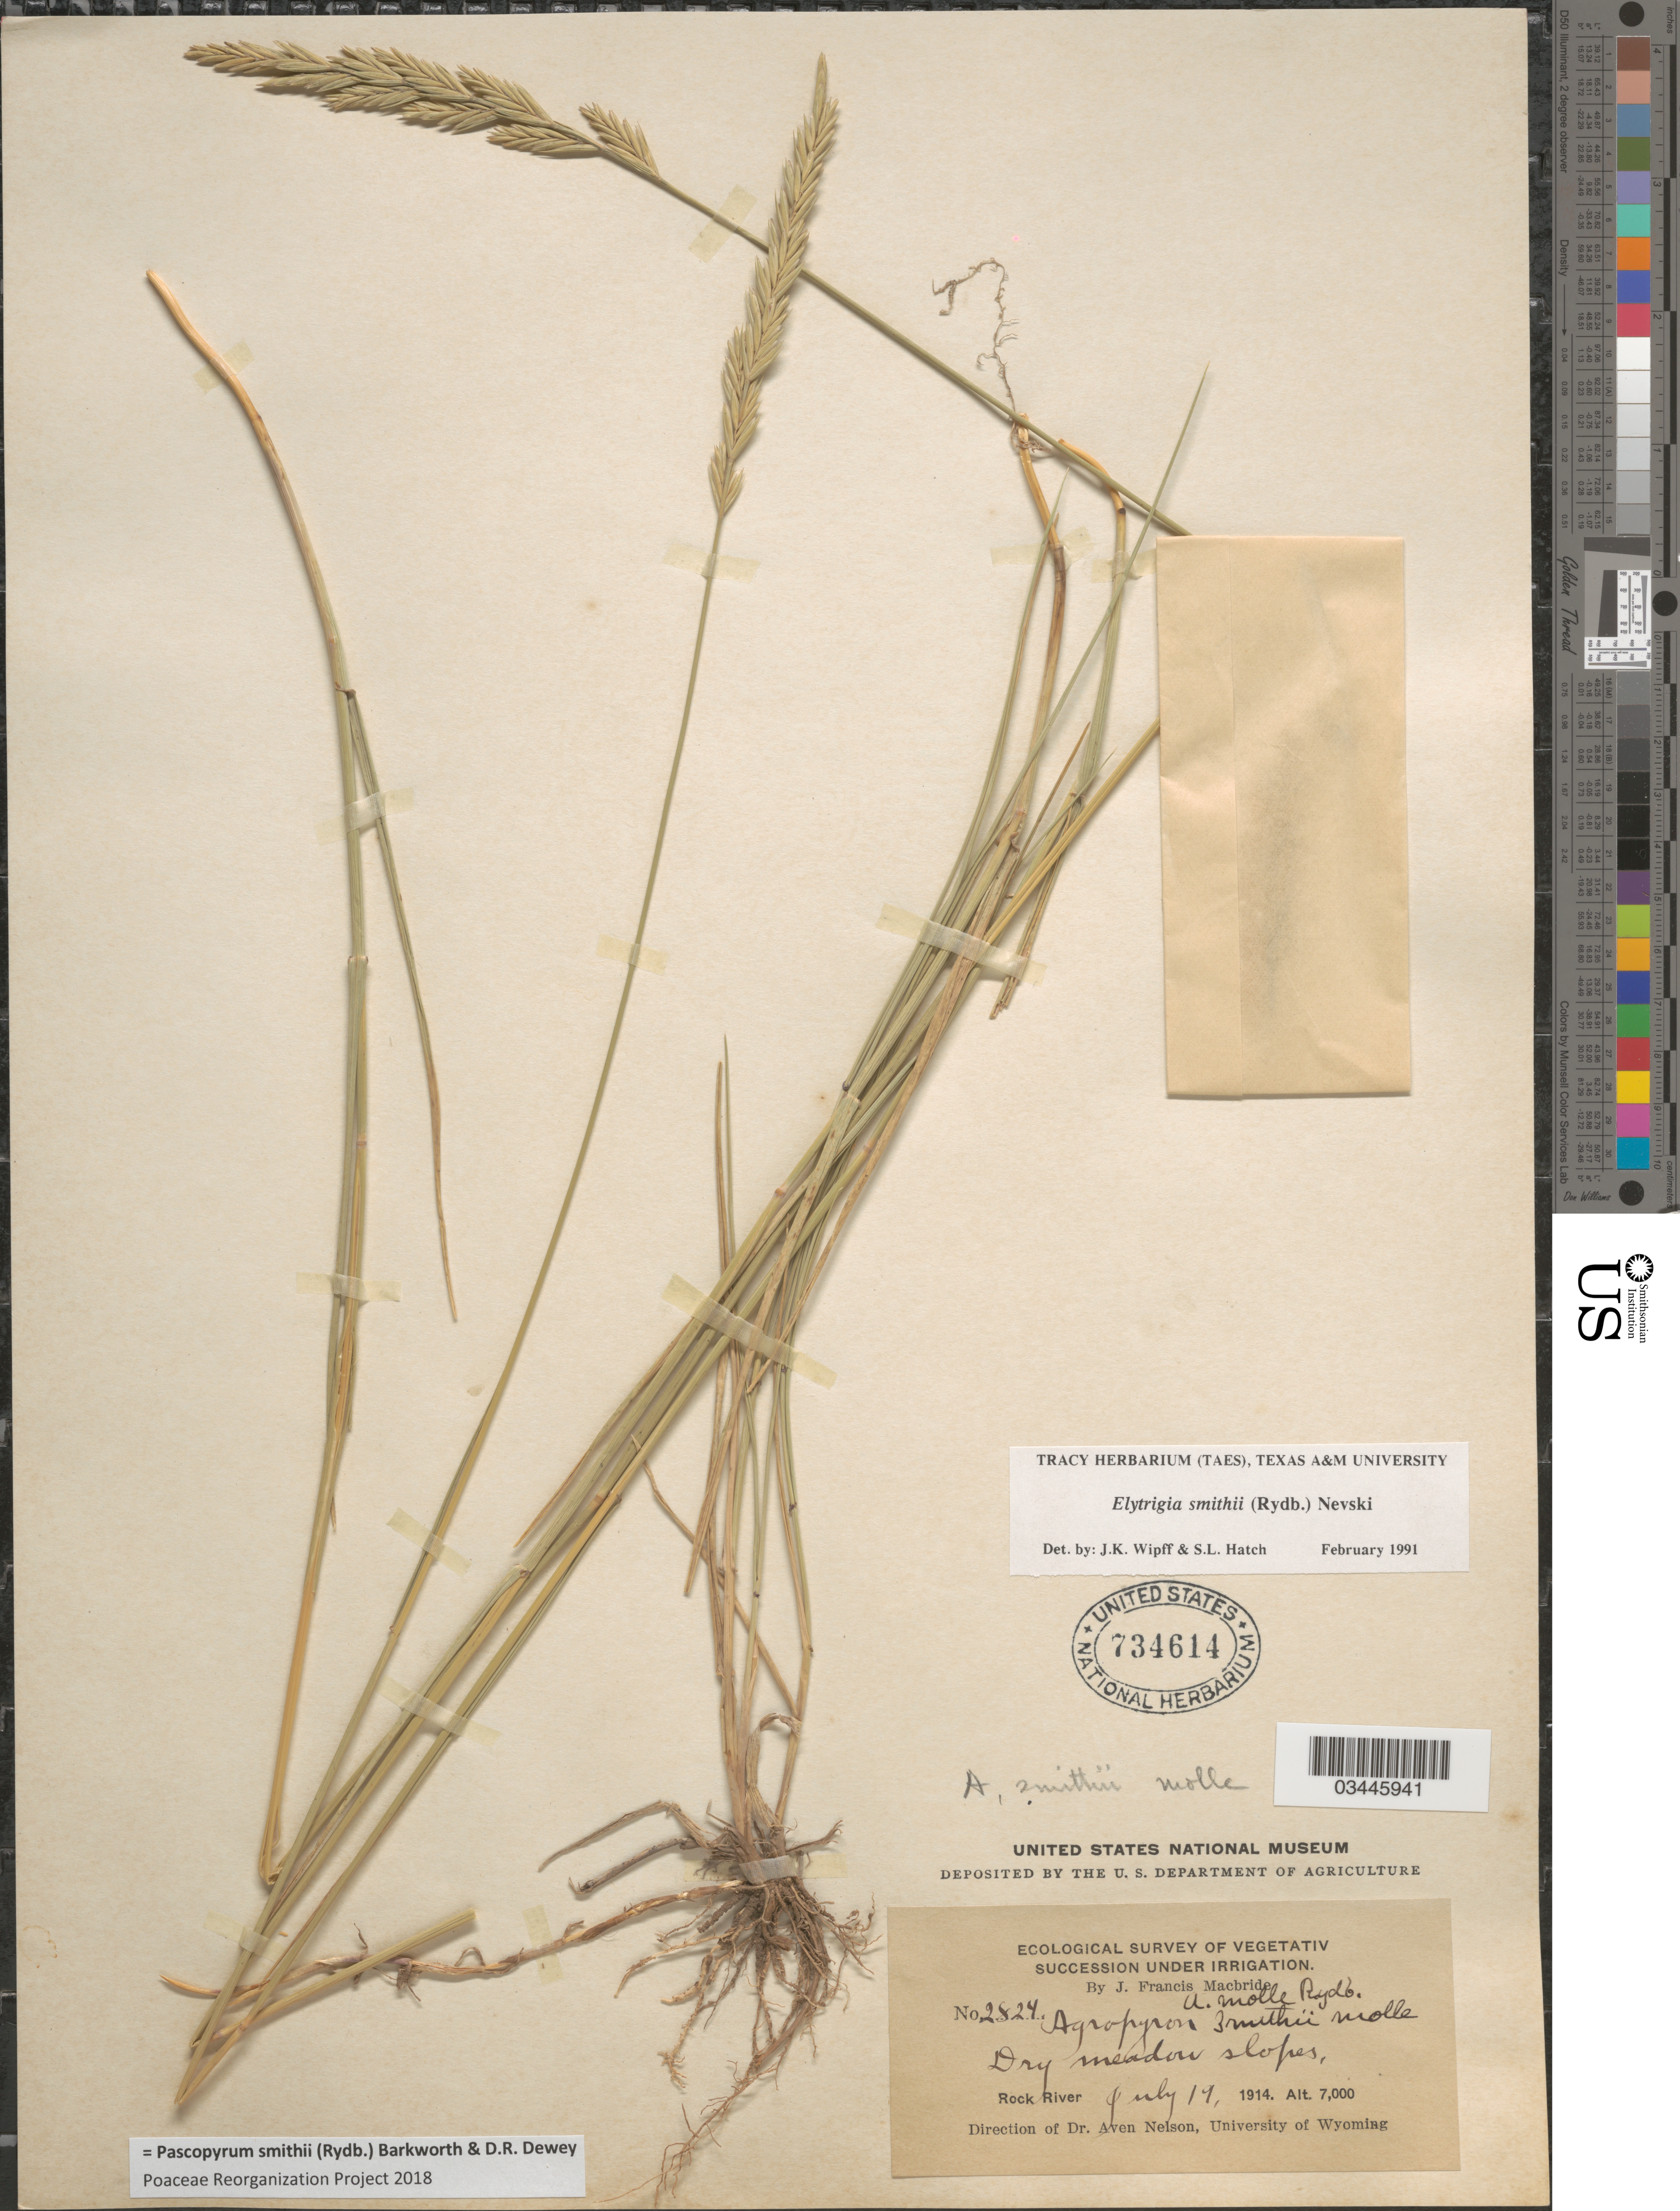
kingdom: Plantae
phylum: Tracheophyta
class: Liliopsida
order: Poales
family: Poaceae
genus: Pascopyrum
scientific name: Pascopyrum smithii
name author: (Rydb.) Barkworth & Dewey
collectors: J. F. Macbride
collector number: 2824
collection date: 1914-07-19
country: United States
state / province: Wyoming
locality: Ecological Survey of Vegetativ Succession under irrigation. Rock River.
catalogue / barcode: US 734614